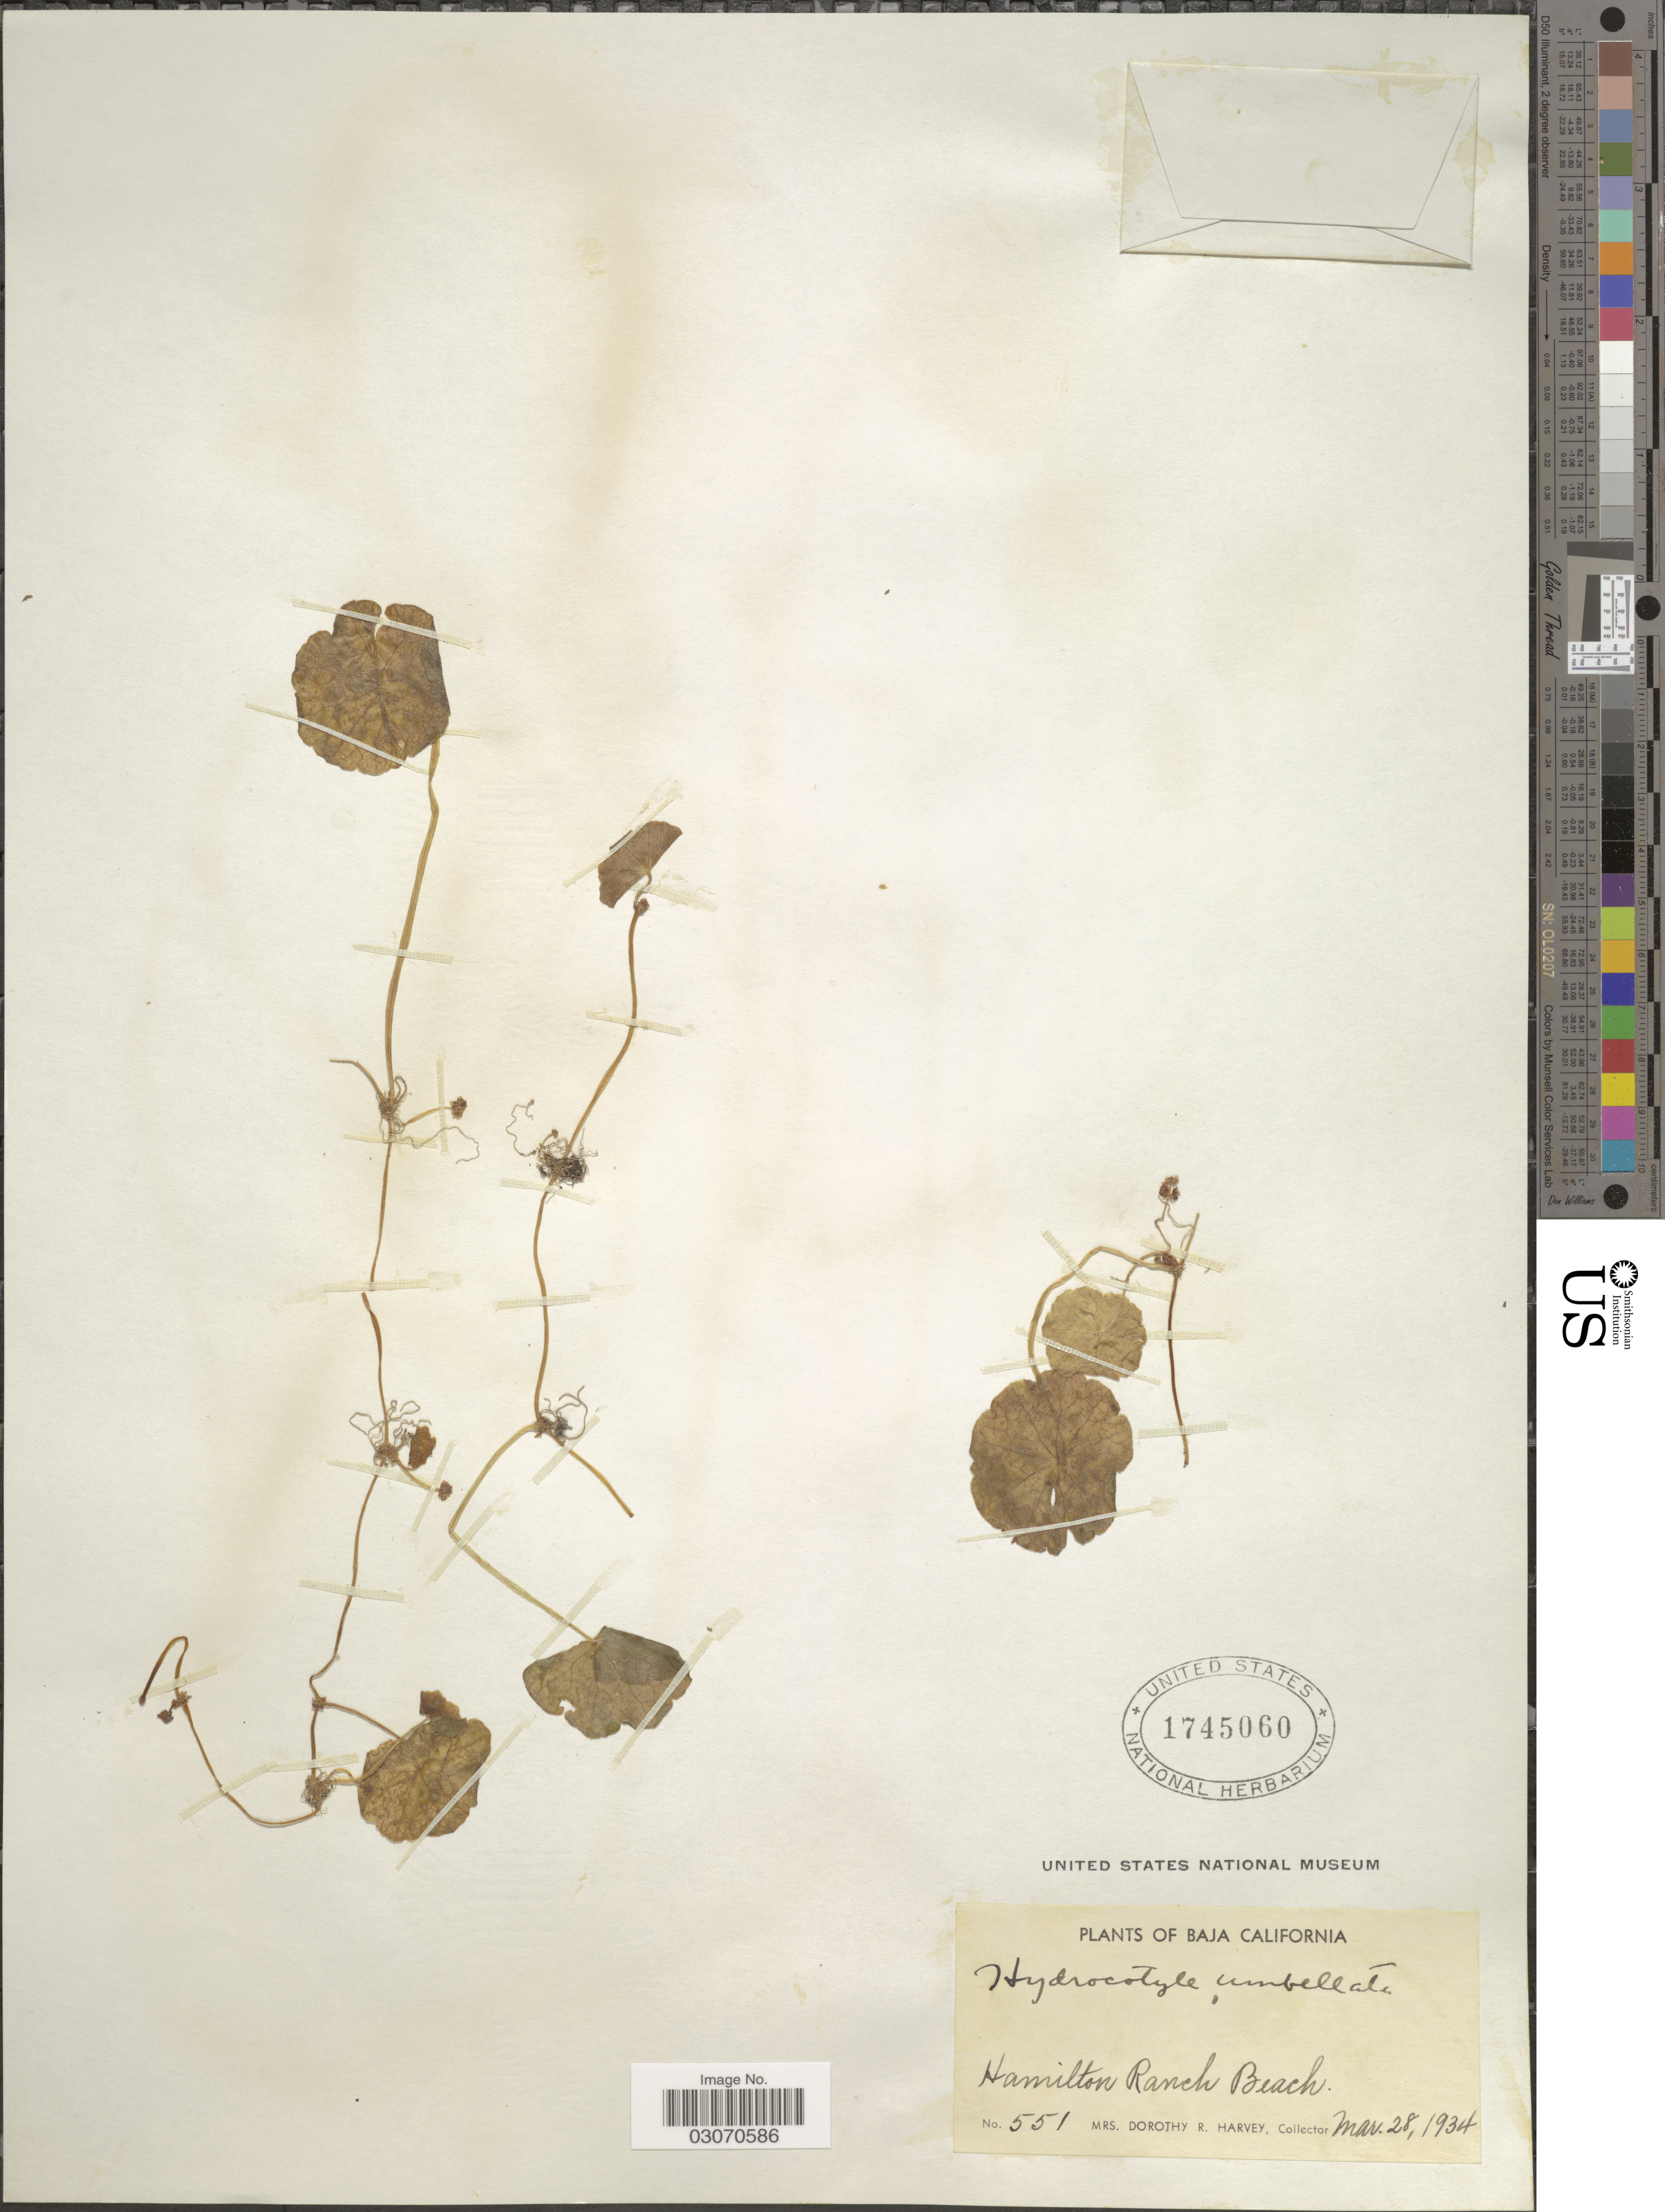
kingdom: Plantae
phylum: Tracheophyta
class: Magnoliopsida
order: Apiales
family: Araliaceae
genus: Hydrocotyle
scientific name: Hydrocotyle umbellata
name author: L.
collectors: D. R. Harvey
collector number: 551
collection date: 1934-03-28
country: Mexico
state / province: Baja California Norte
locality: Hamilton Ranch Beach.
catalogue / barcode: US 1745060